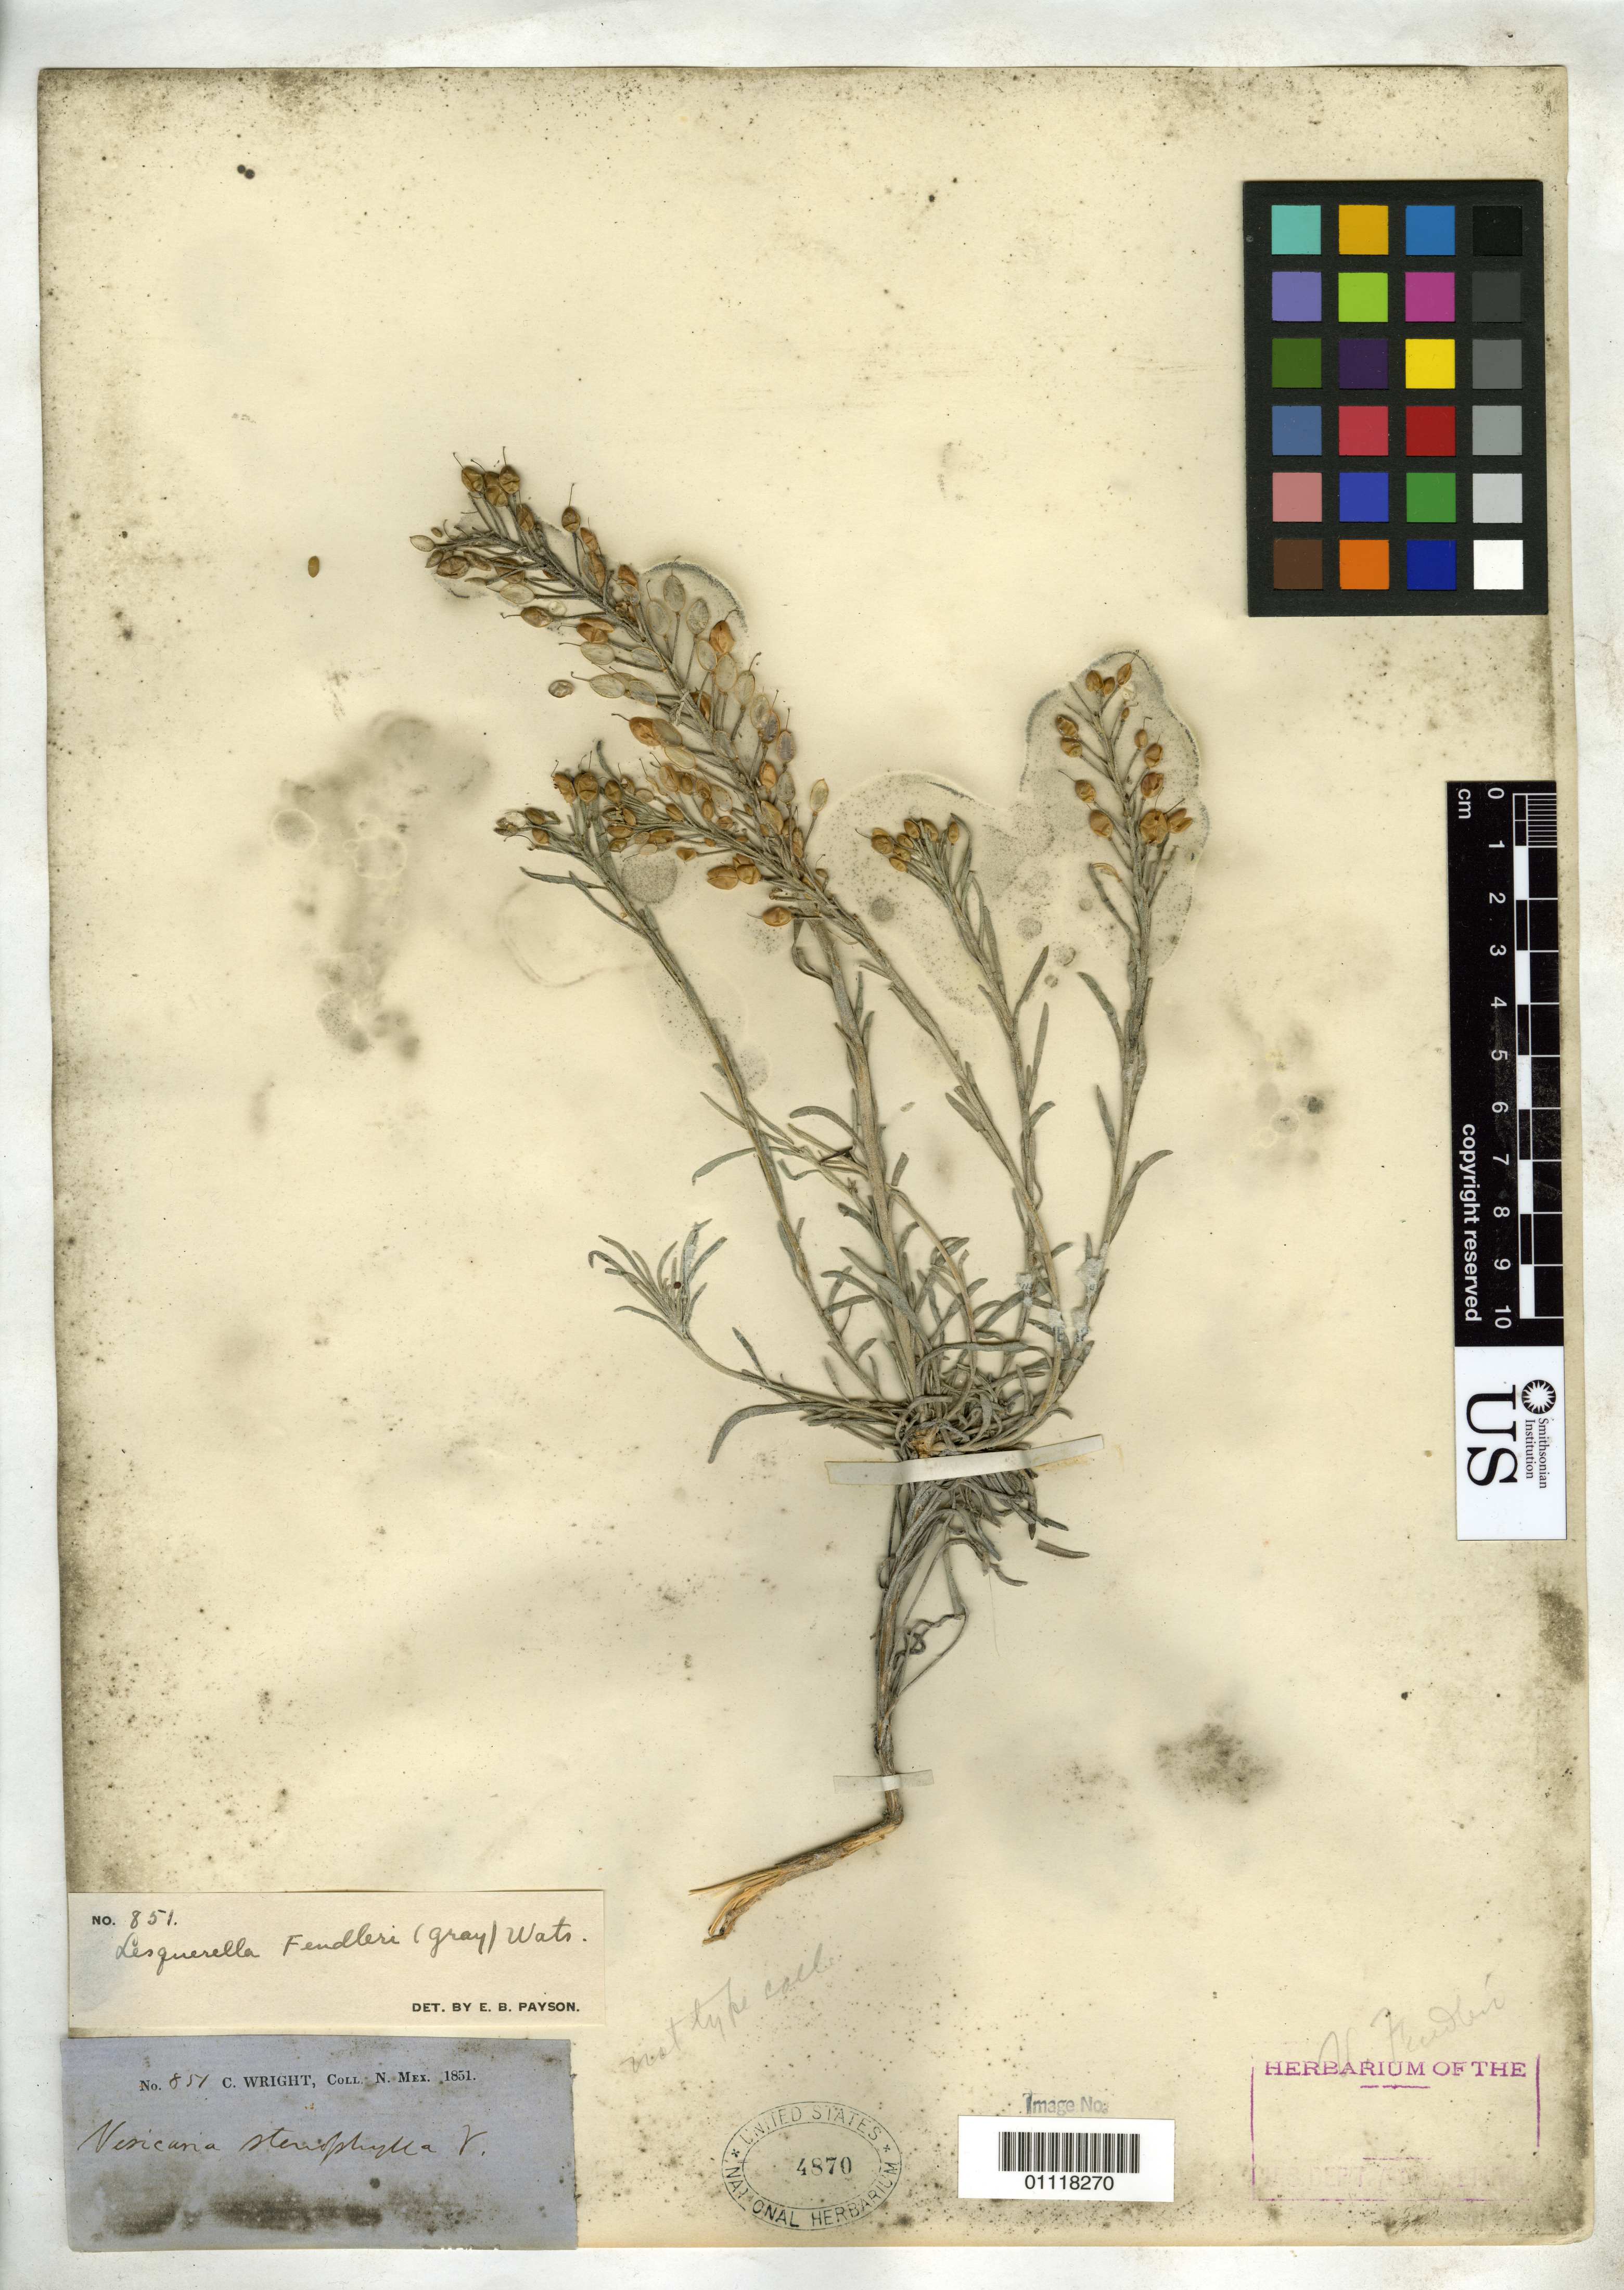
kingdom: Plantae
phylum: Tracheophyta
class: Magnoliopsida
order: Brassicales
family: Brassicaceae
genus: Lesquerella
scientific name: Lesquerella fendleri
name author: (A. Gray) S. Watson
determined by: Payson, E. B.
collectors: C. Wright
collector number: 851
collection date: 1851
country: United States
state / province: New Mexico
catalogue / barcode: US 4870